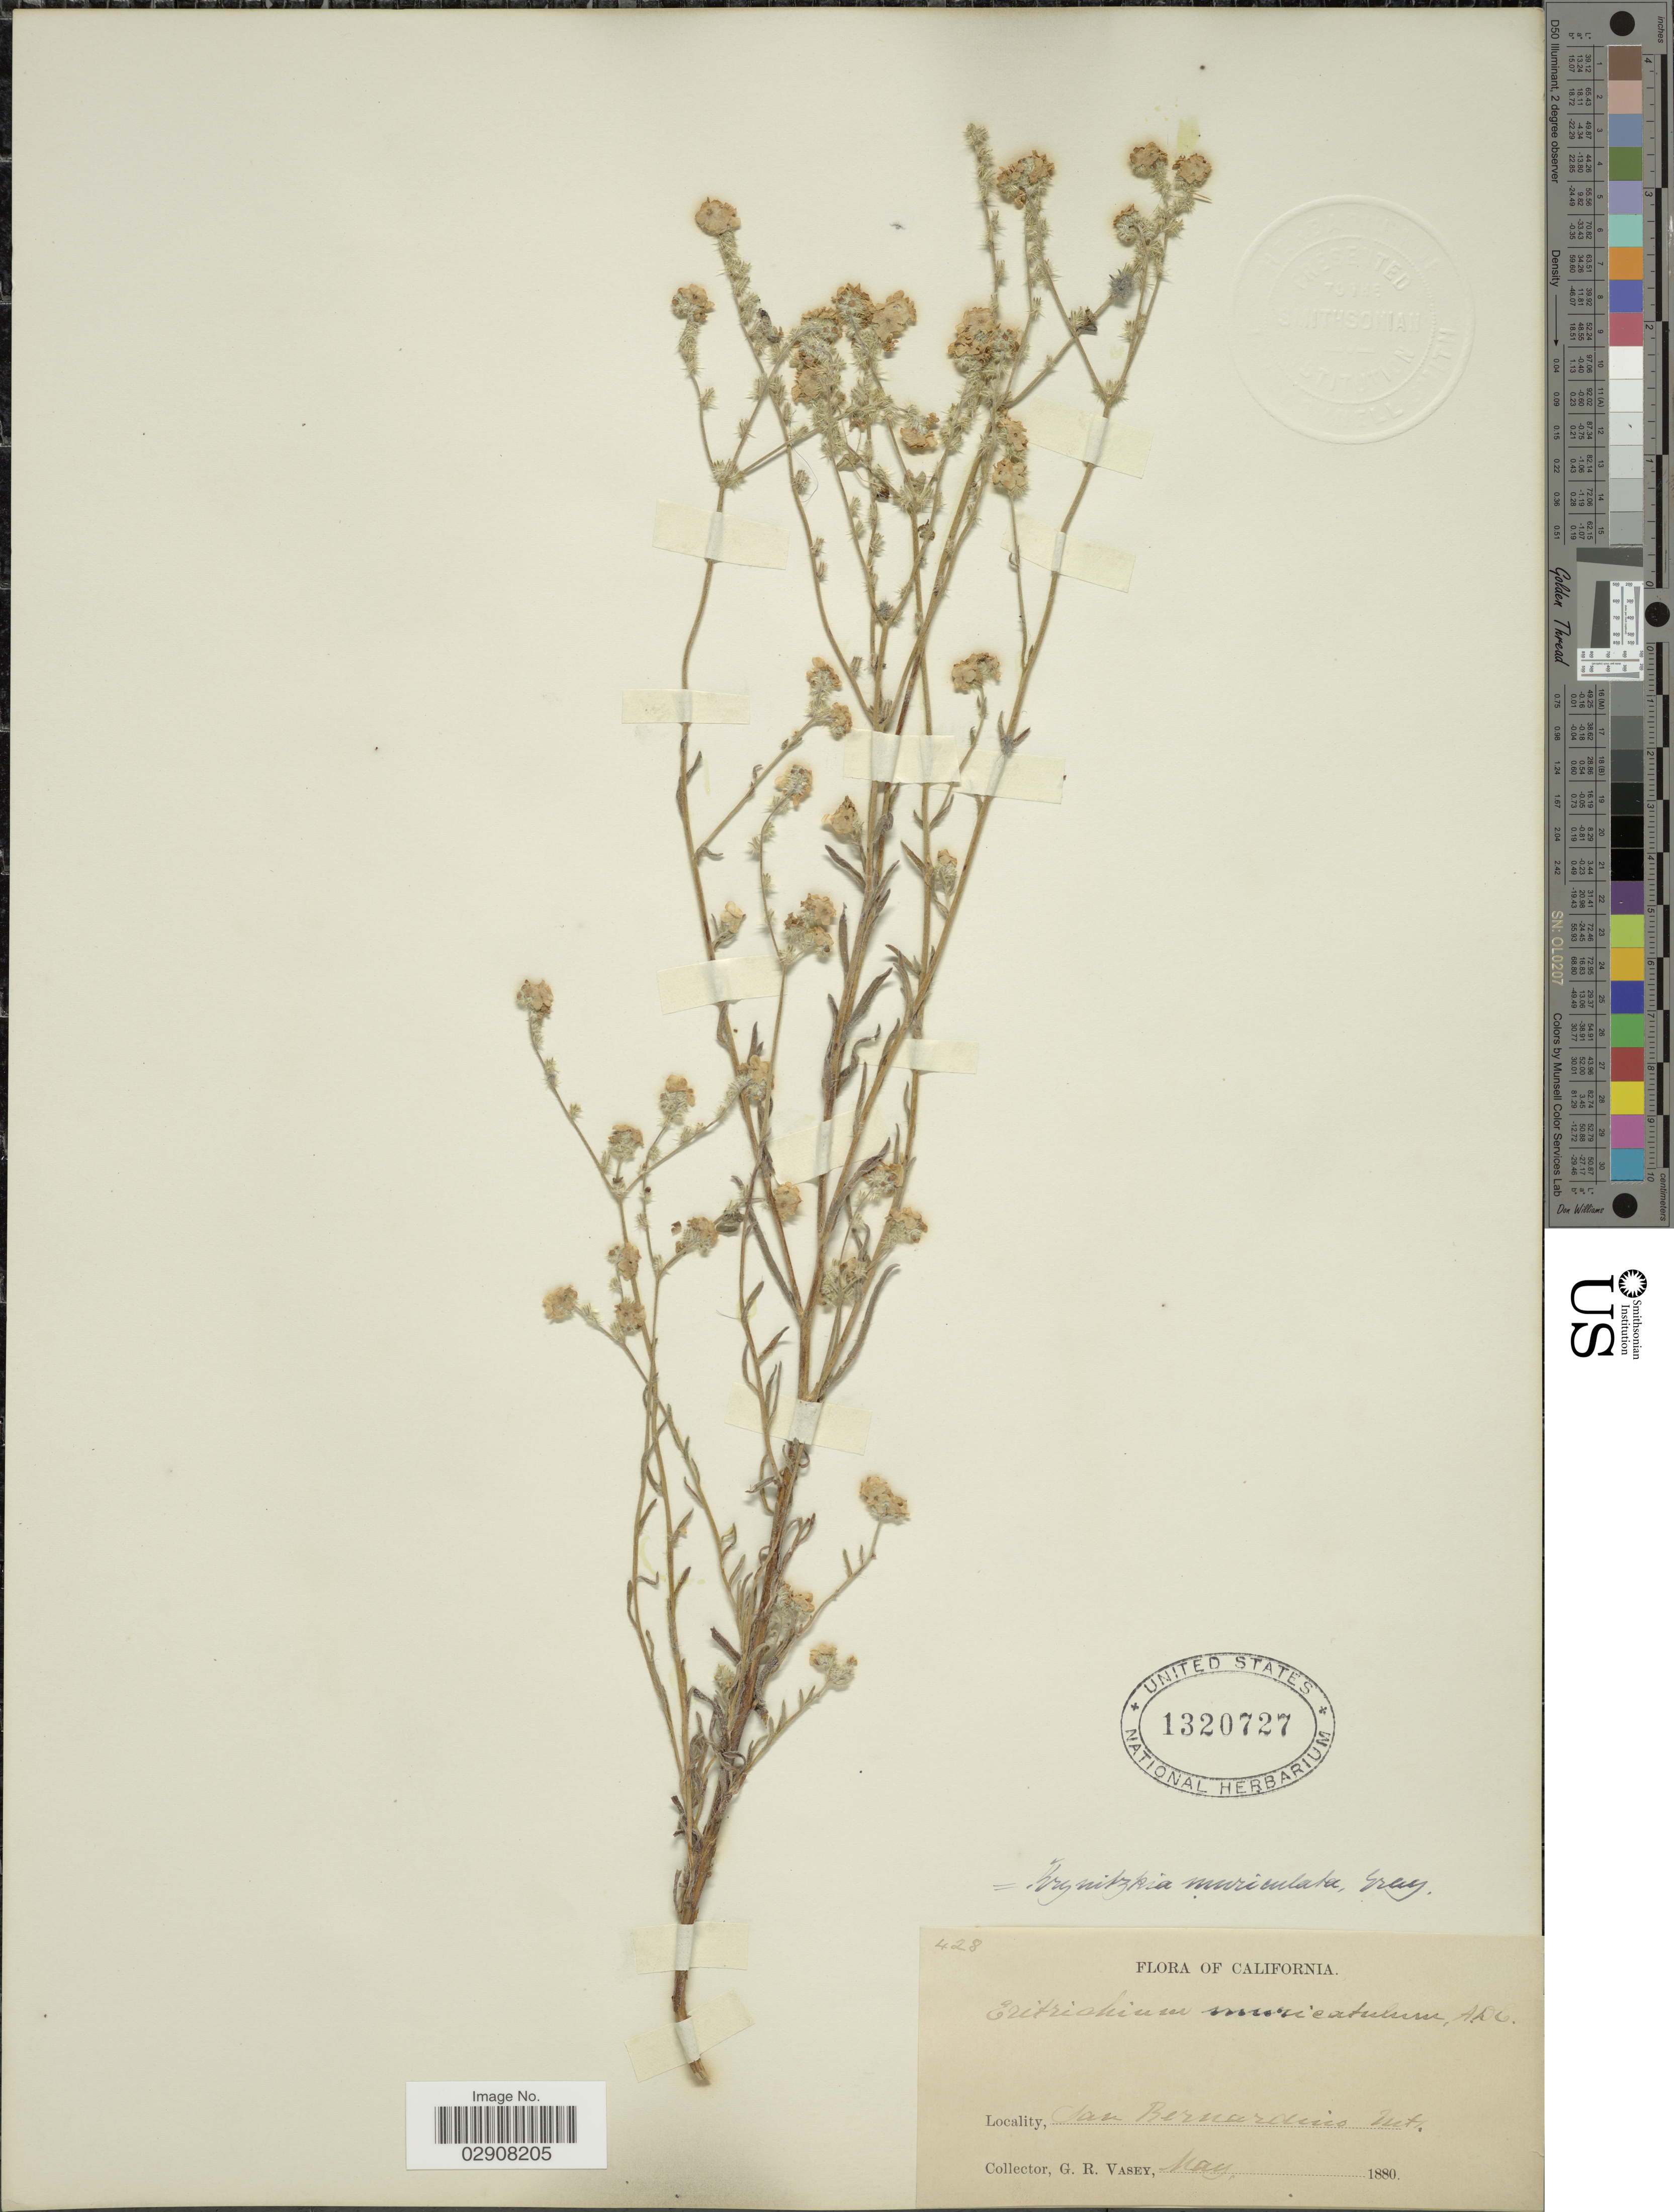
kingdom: Plantae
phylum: Tracheophyta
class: Magnoliopsida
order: Boraginales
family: Boraginaceae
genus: Cryptantha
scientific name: Cryptantha muricata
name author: (Hook. & Arn.) A. Nelson & J.F. Macbr.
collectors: G. R. Vasey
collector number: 428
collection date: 1880-05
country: United States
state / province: California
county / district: San Bernardino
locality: San Bernardino Mts.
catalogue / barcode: US 1320727